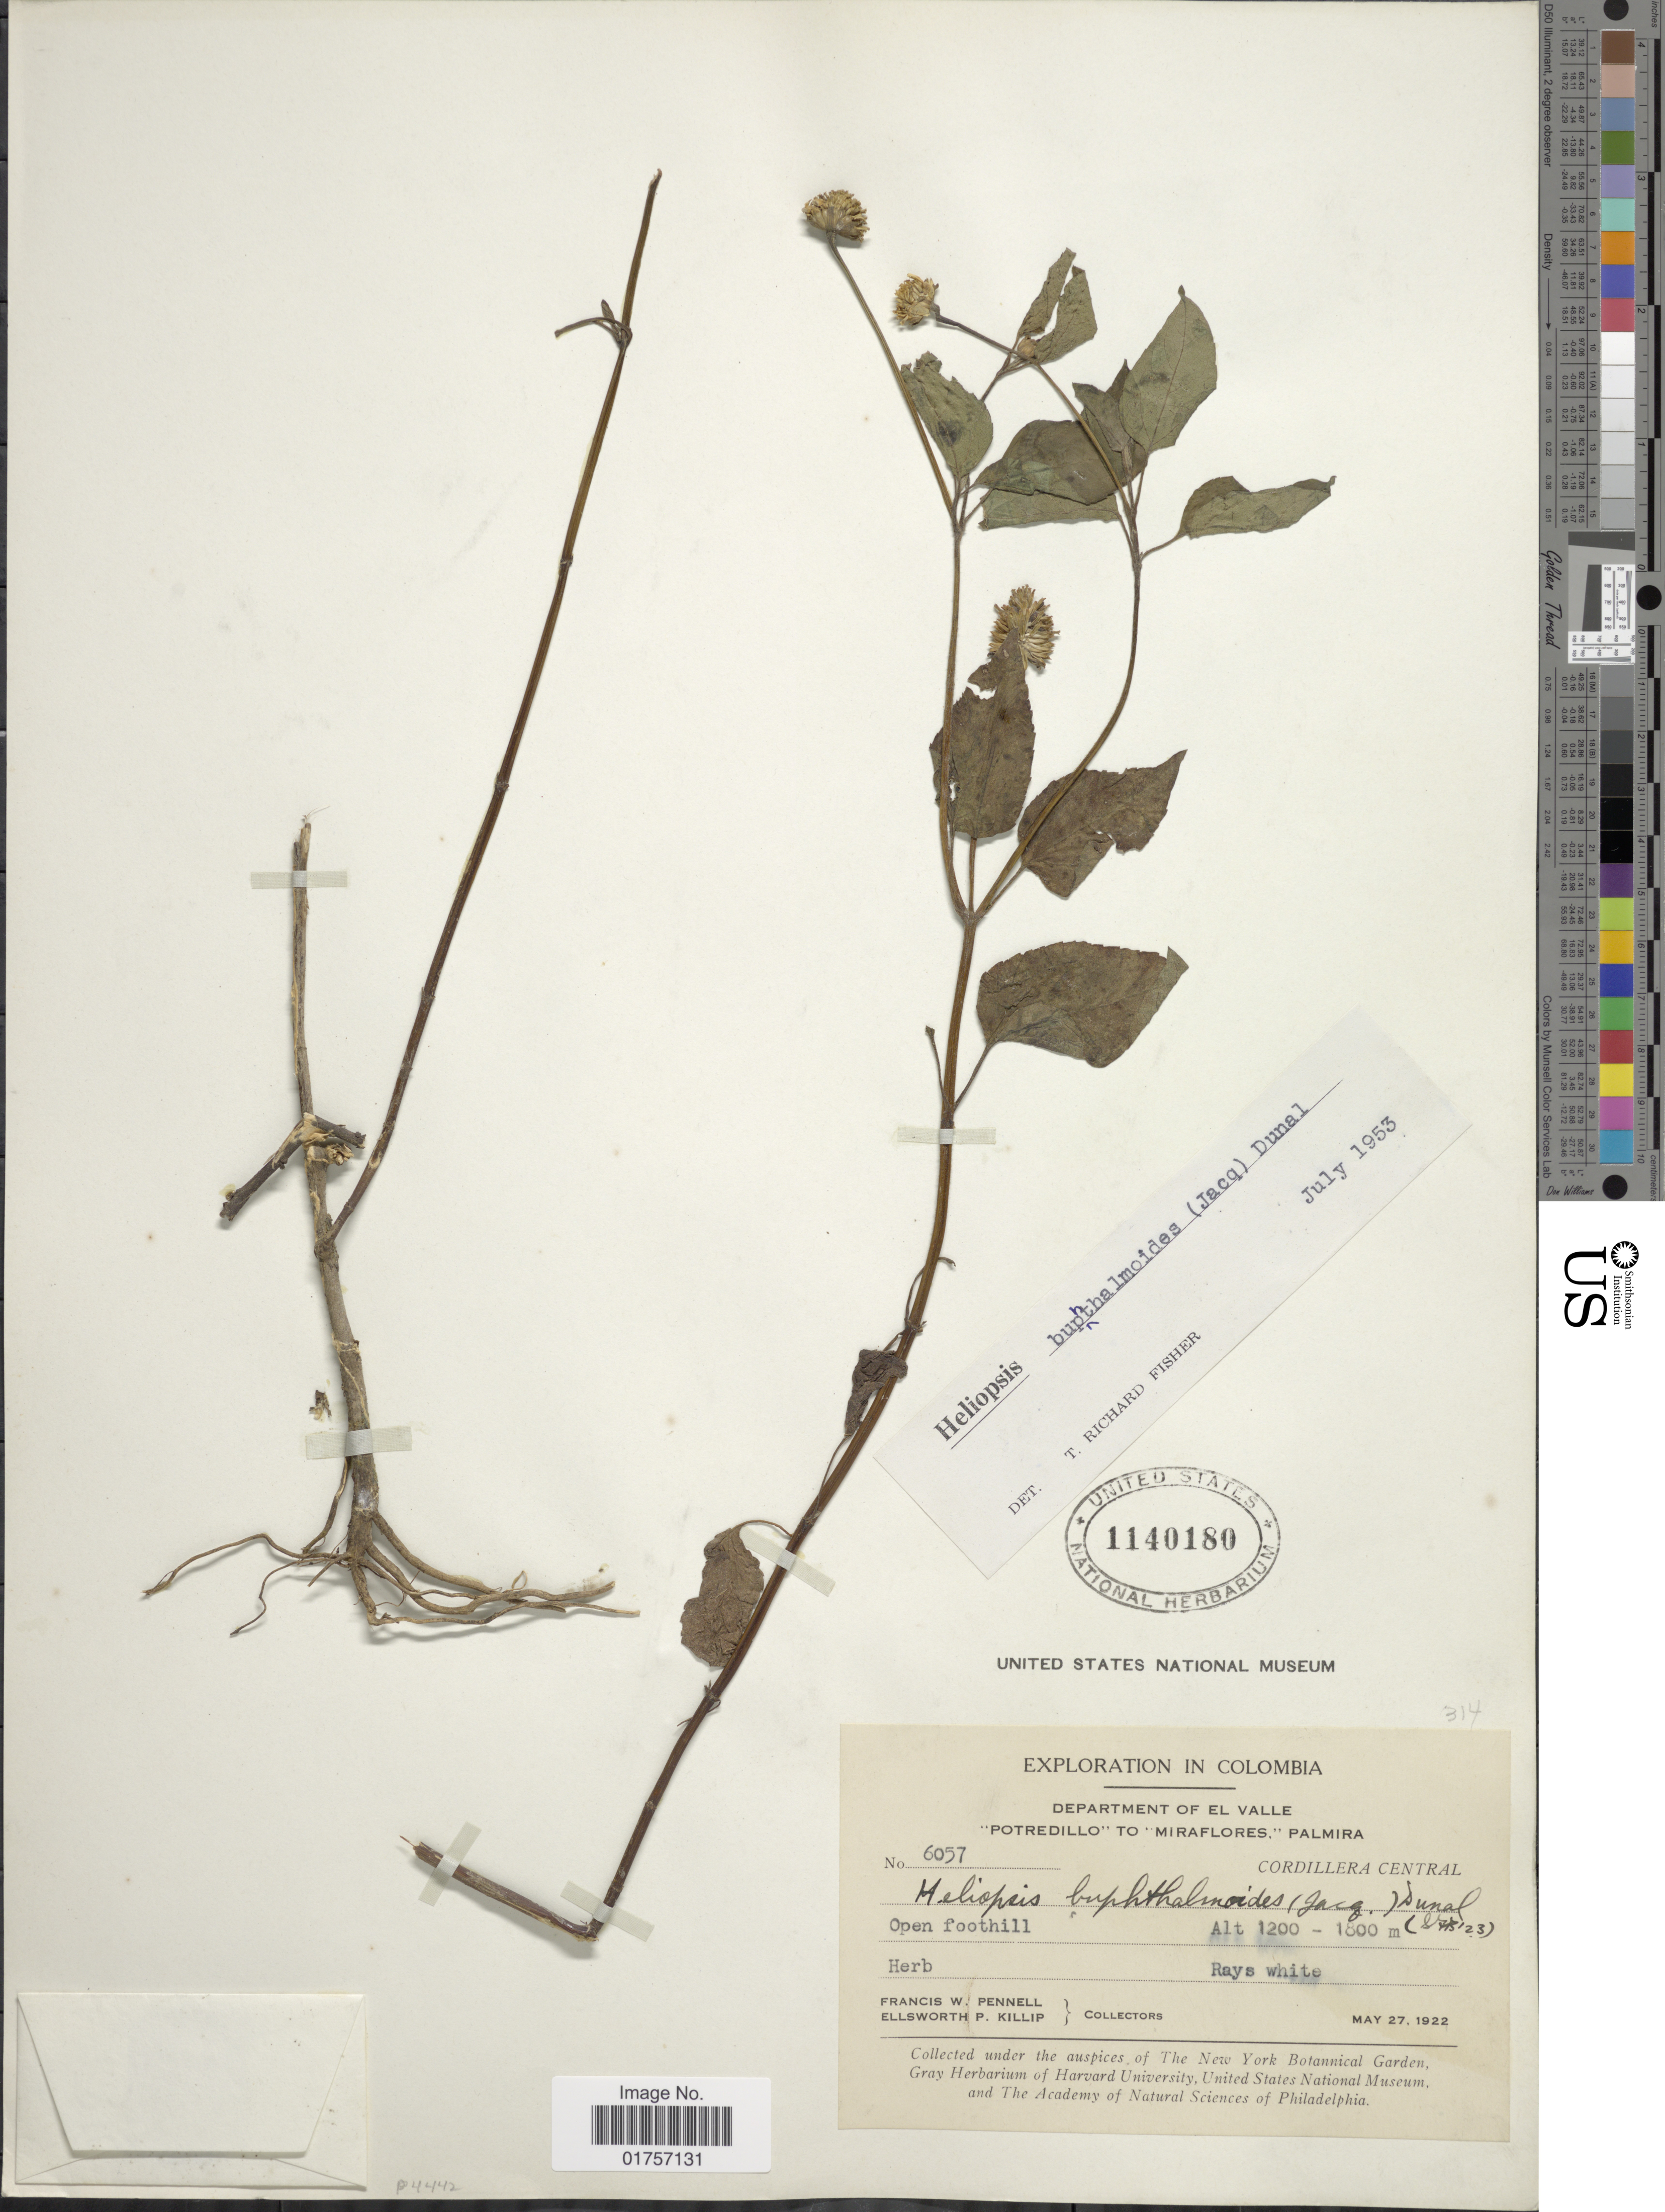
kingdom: Plantae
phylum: Tracheophyta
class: Magnoliopsida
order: Asterales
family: Asteraceae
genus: Heliopsis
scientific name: Heliopsis buphthalmoides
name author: (Jacq.) Dunal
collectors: F. W. Pennell & E. P. Killip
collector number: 6057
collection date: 1922-05-27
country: Colombia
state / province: Valle del Cauca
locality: Department of El Valle. "Potredillo" to "Miraflores," Palmira. Cordillera Central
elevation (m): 1200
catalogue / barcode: US 1140180